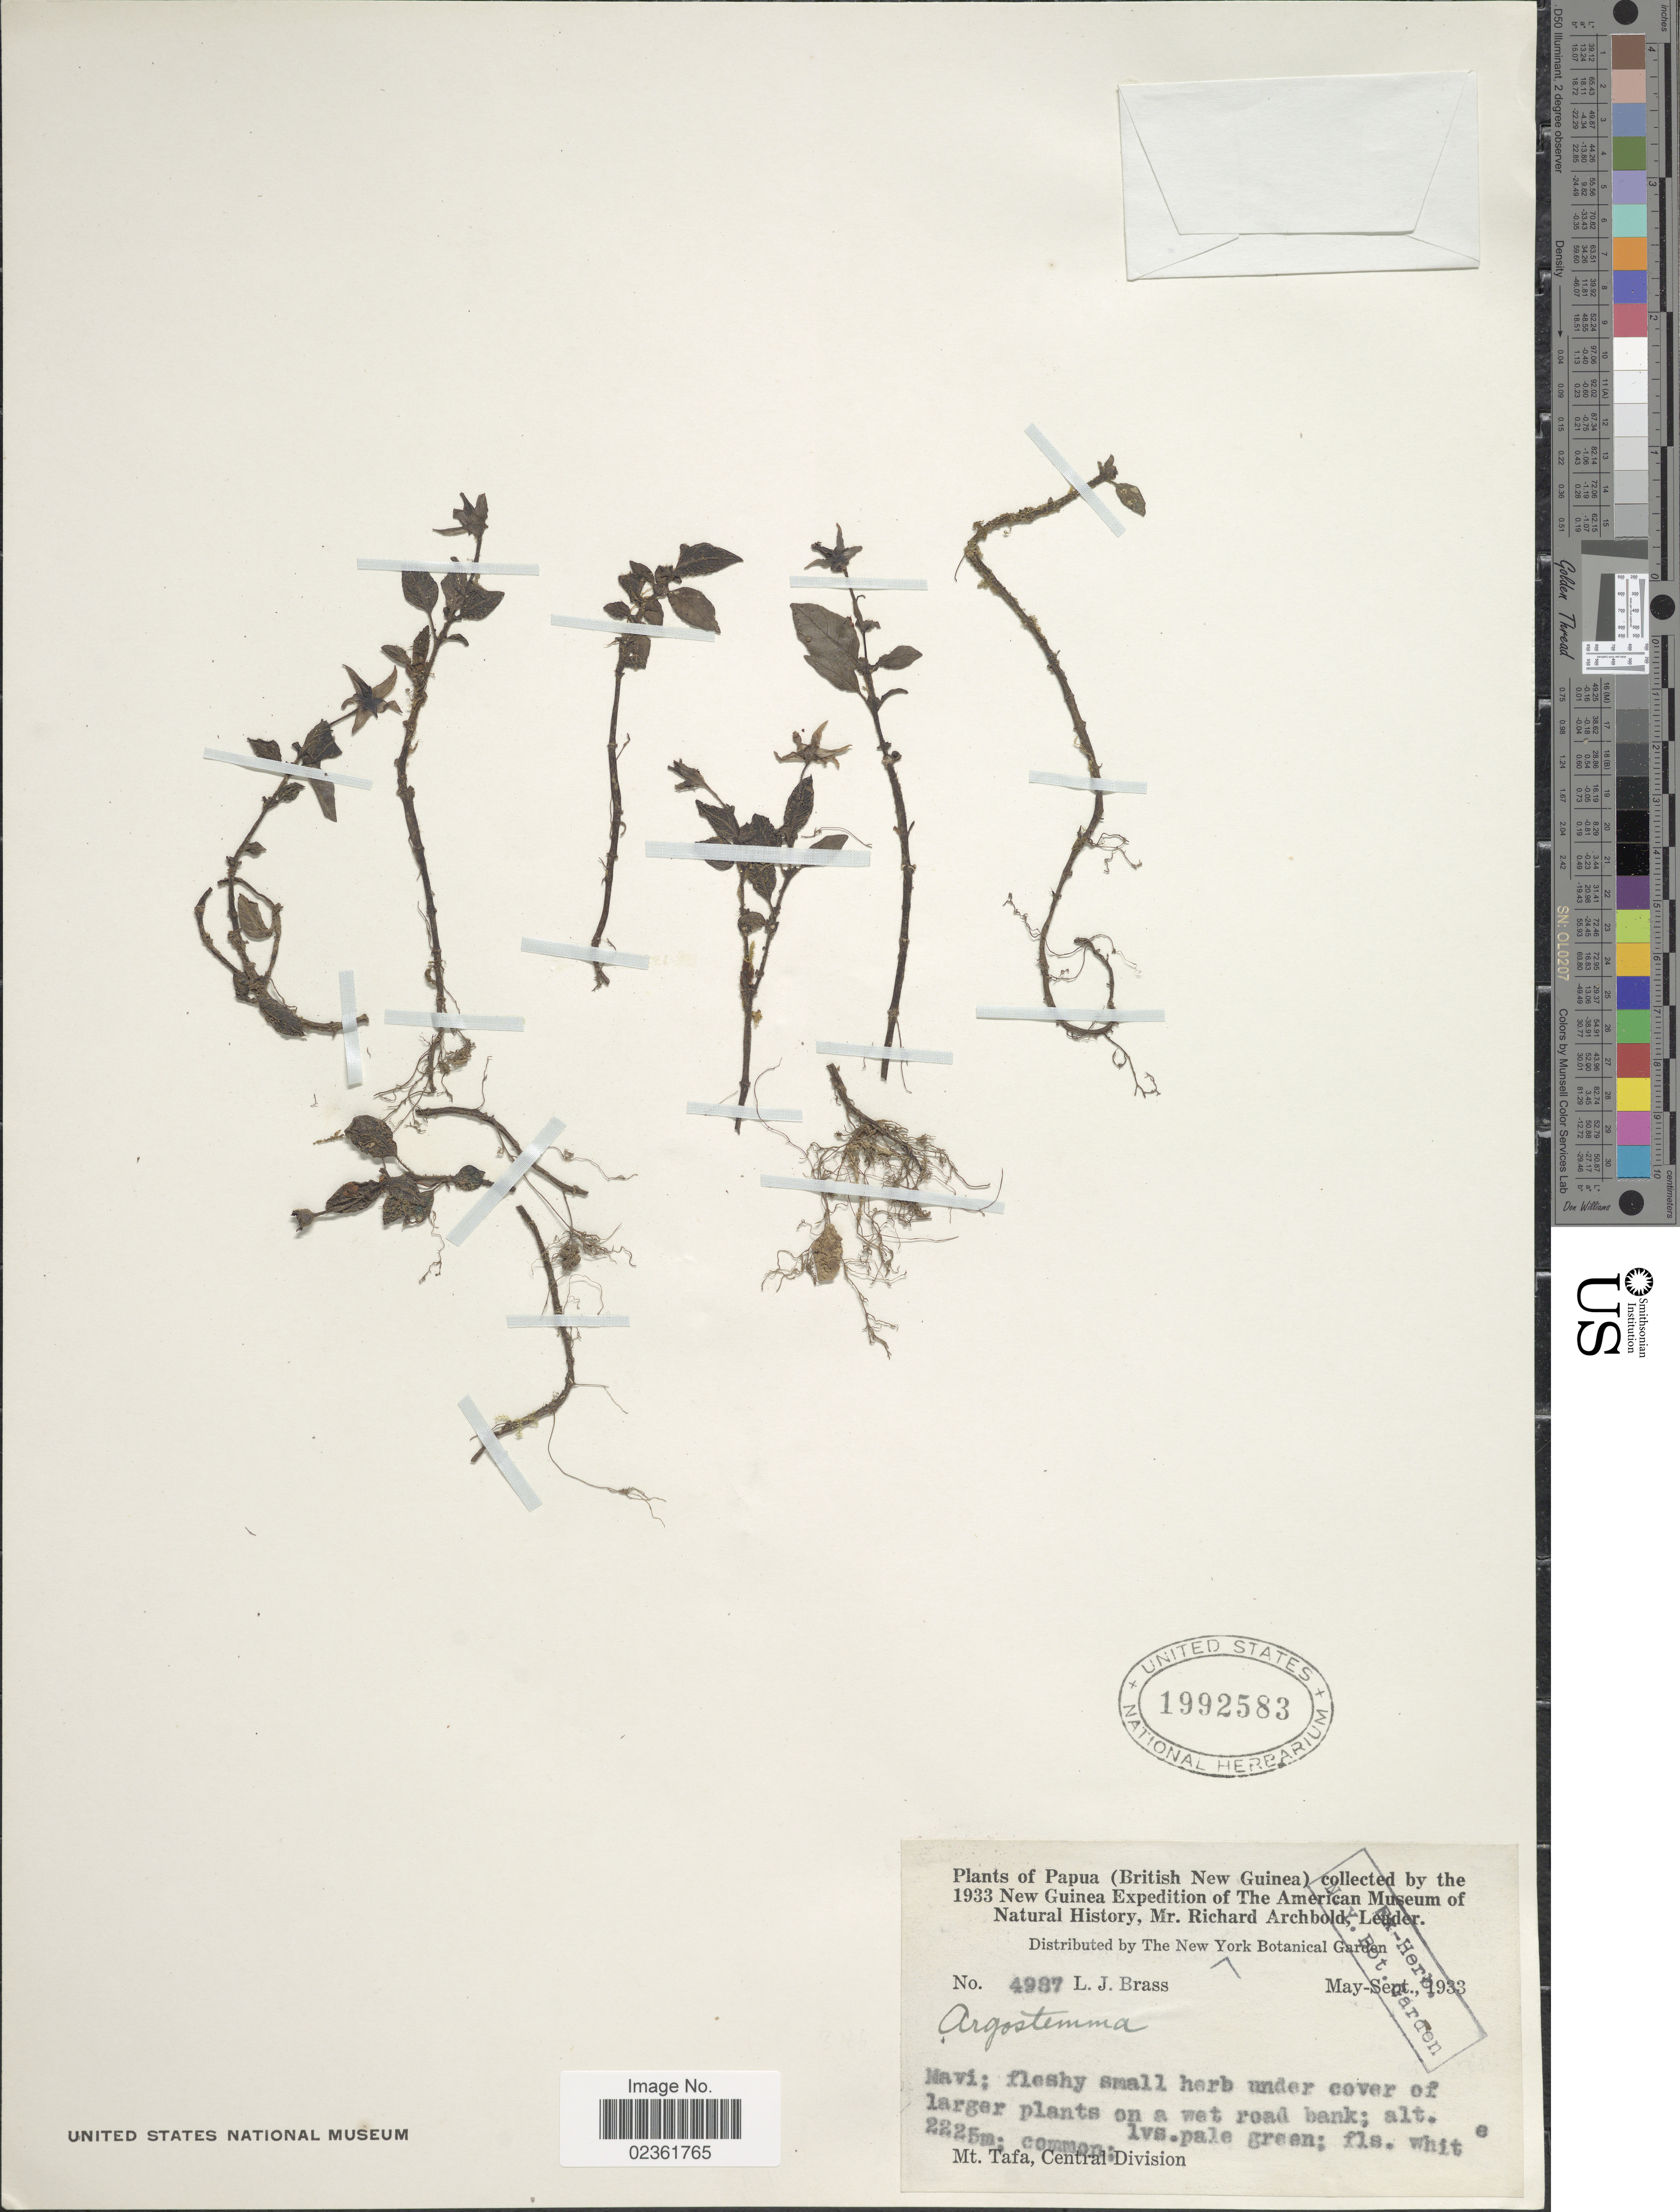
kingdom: Plantae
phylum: Tracheophyta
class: Magnoliopsida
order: Gentianales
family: Rubiaceae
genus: Argostemma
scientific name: Argostemma sp.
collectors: L. J. Brass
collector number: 4987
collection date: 1933-05/1933-09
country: Papua New Guinea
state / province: Central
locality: Papua, on a wet road bank, Mt. Tafa, Central Division.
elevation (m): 2225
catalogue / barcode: US 1992583